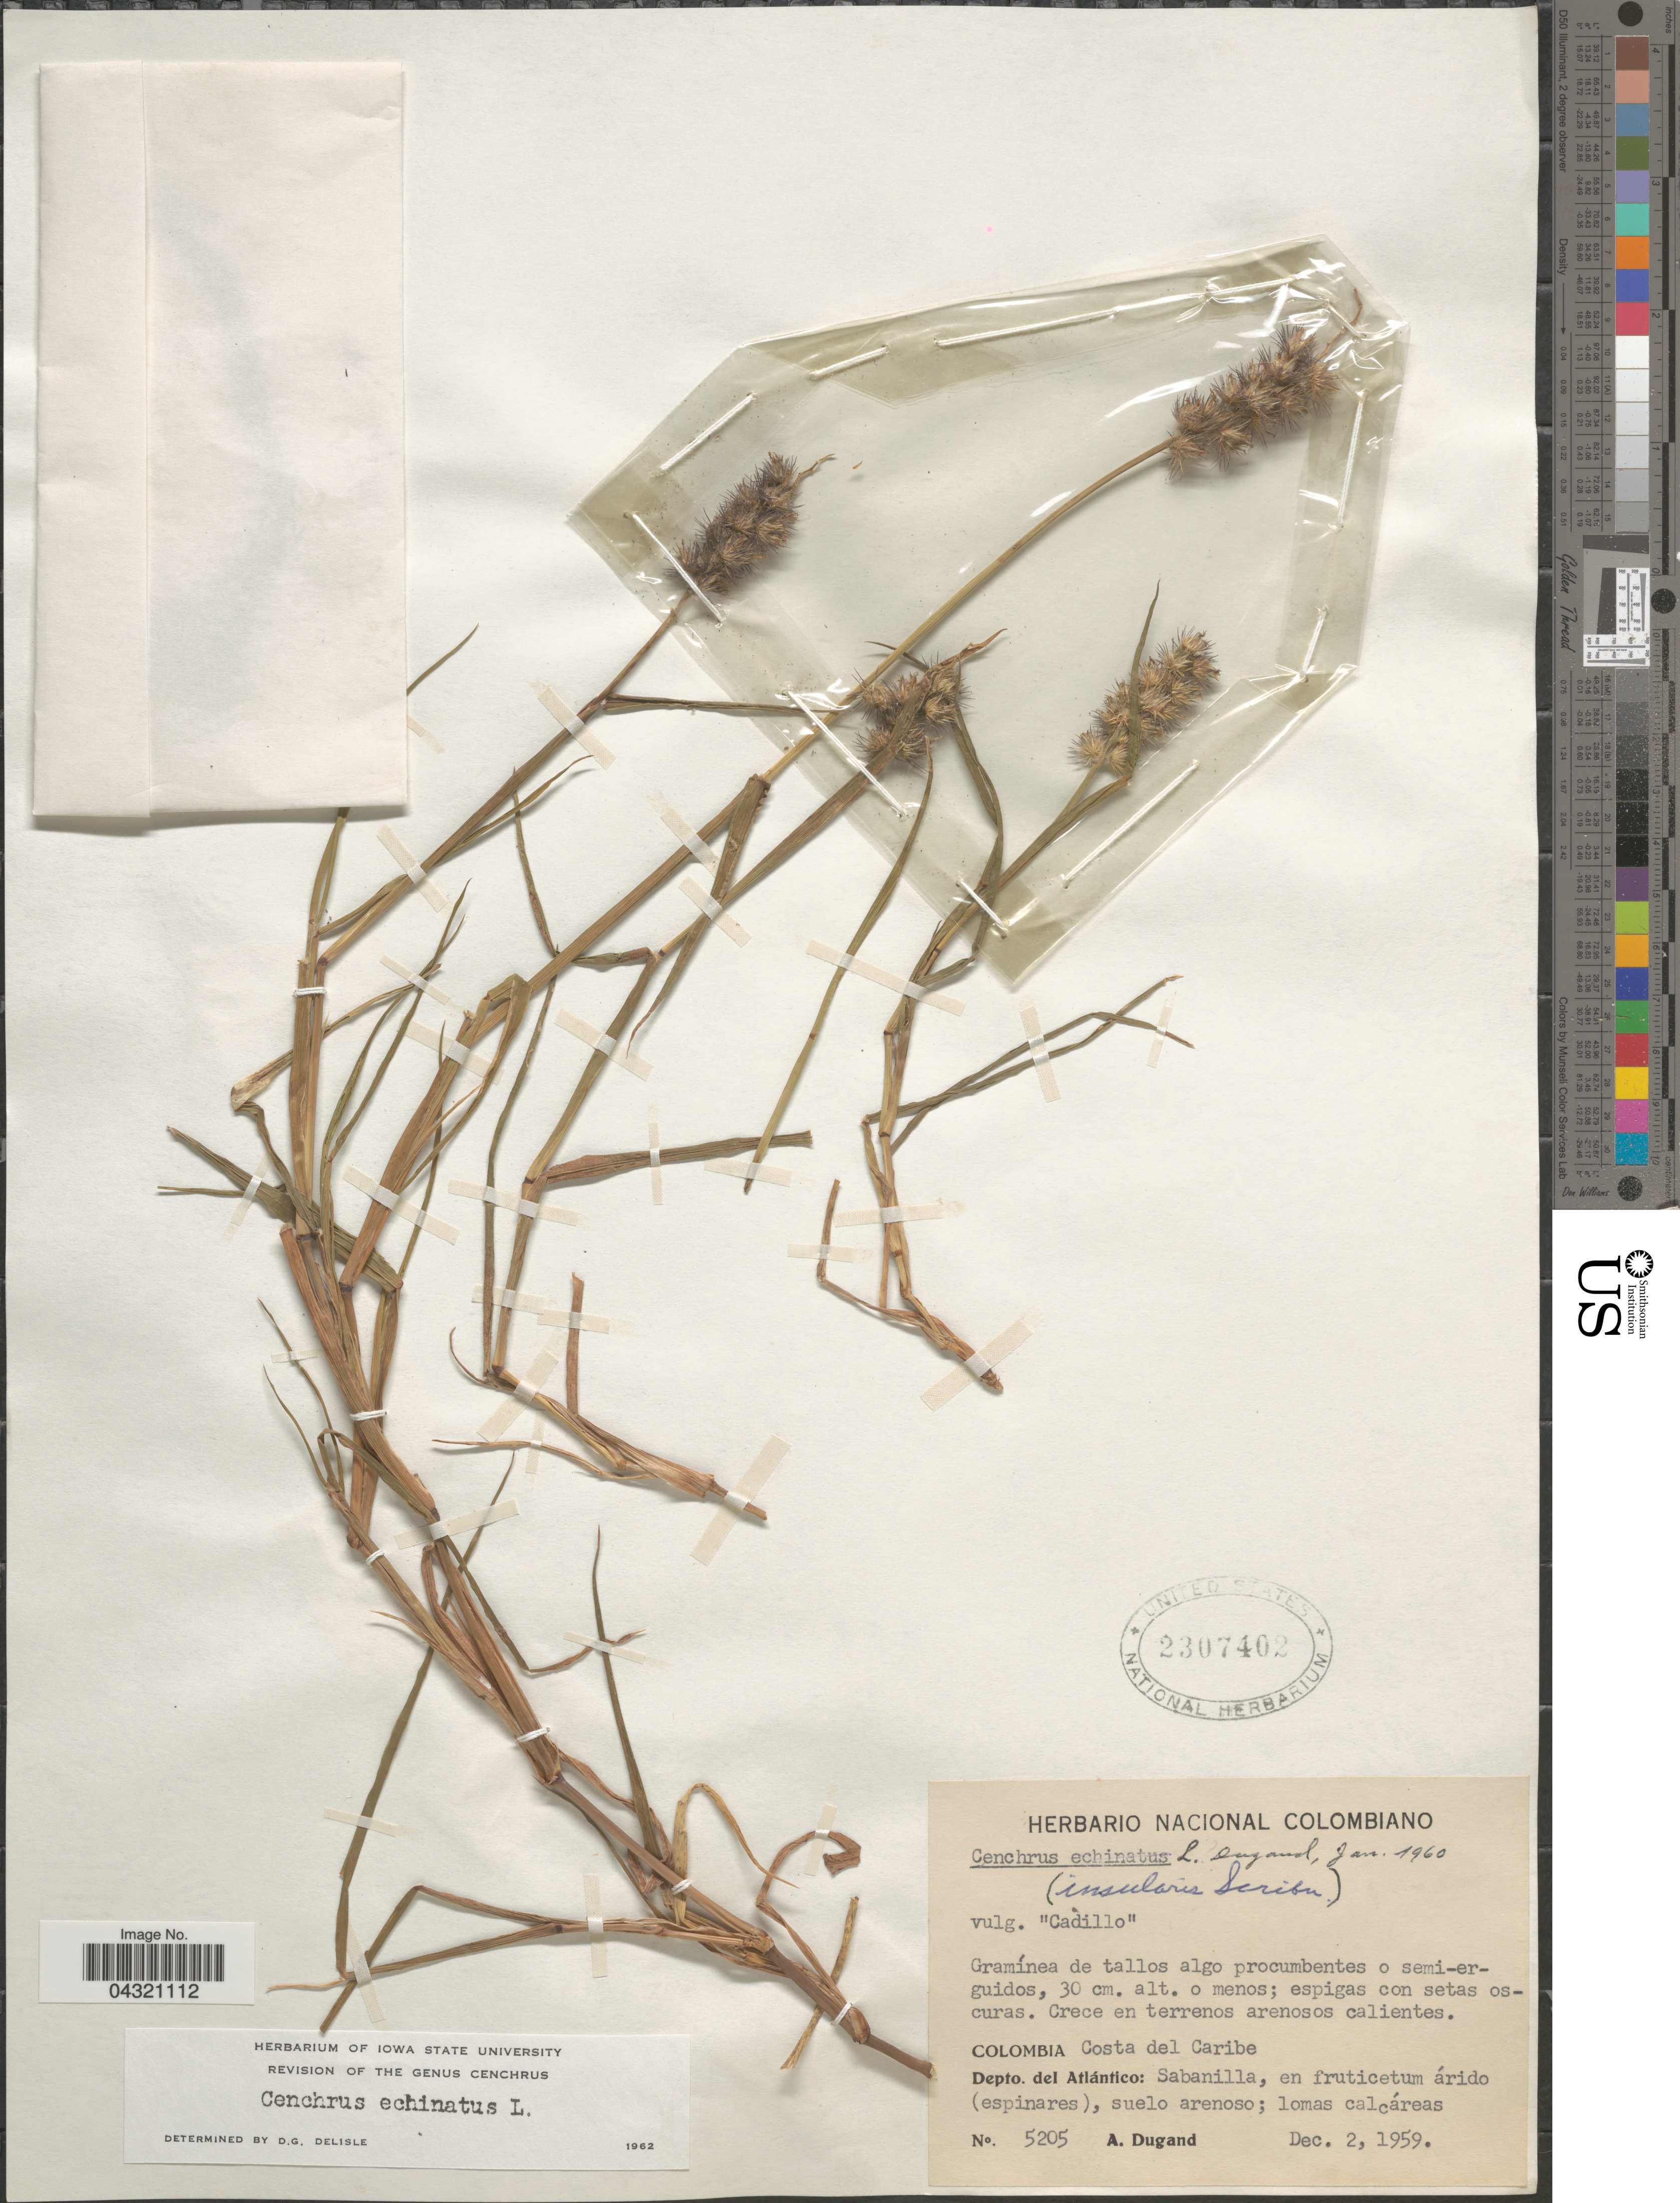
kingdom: Plantae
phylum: Tracheophyta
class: Liliopsida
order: Poales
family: Poaceae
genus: Cenchrus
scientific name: Cenchrus echinatus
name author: L.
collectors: A. Dugand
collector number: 5205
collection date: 1959-12-02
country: Colombia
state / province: Atlántico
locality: Costa del Caribe. Depto. del Atlántico: Sabanilla, en fruticetum árido (espinares), suelo arenoso.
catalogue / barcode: US 2307402